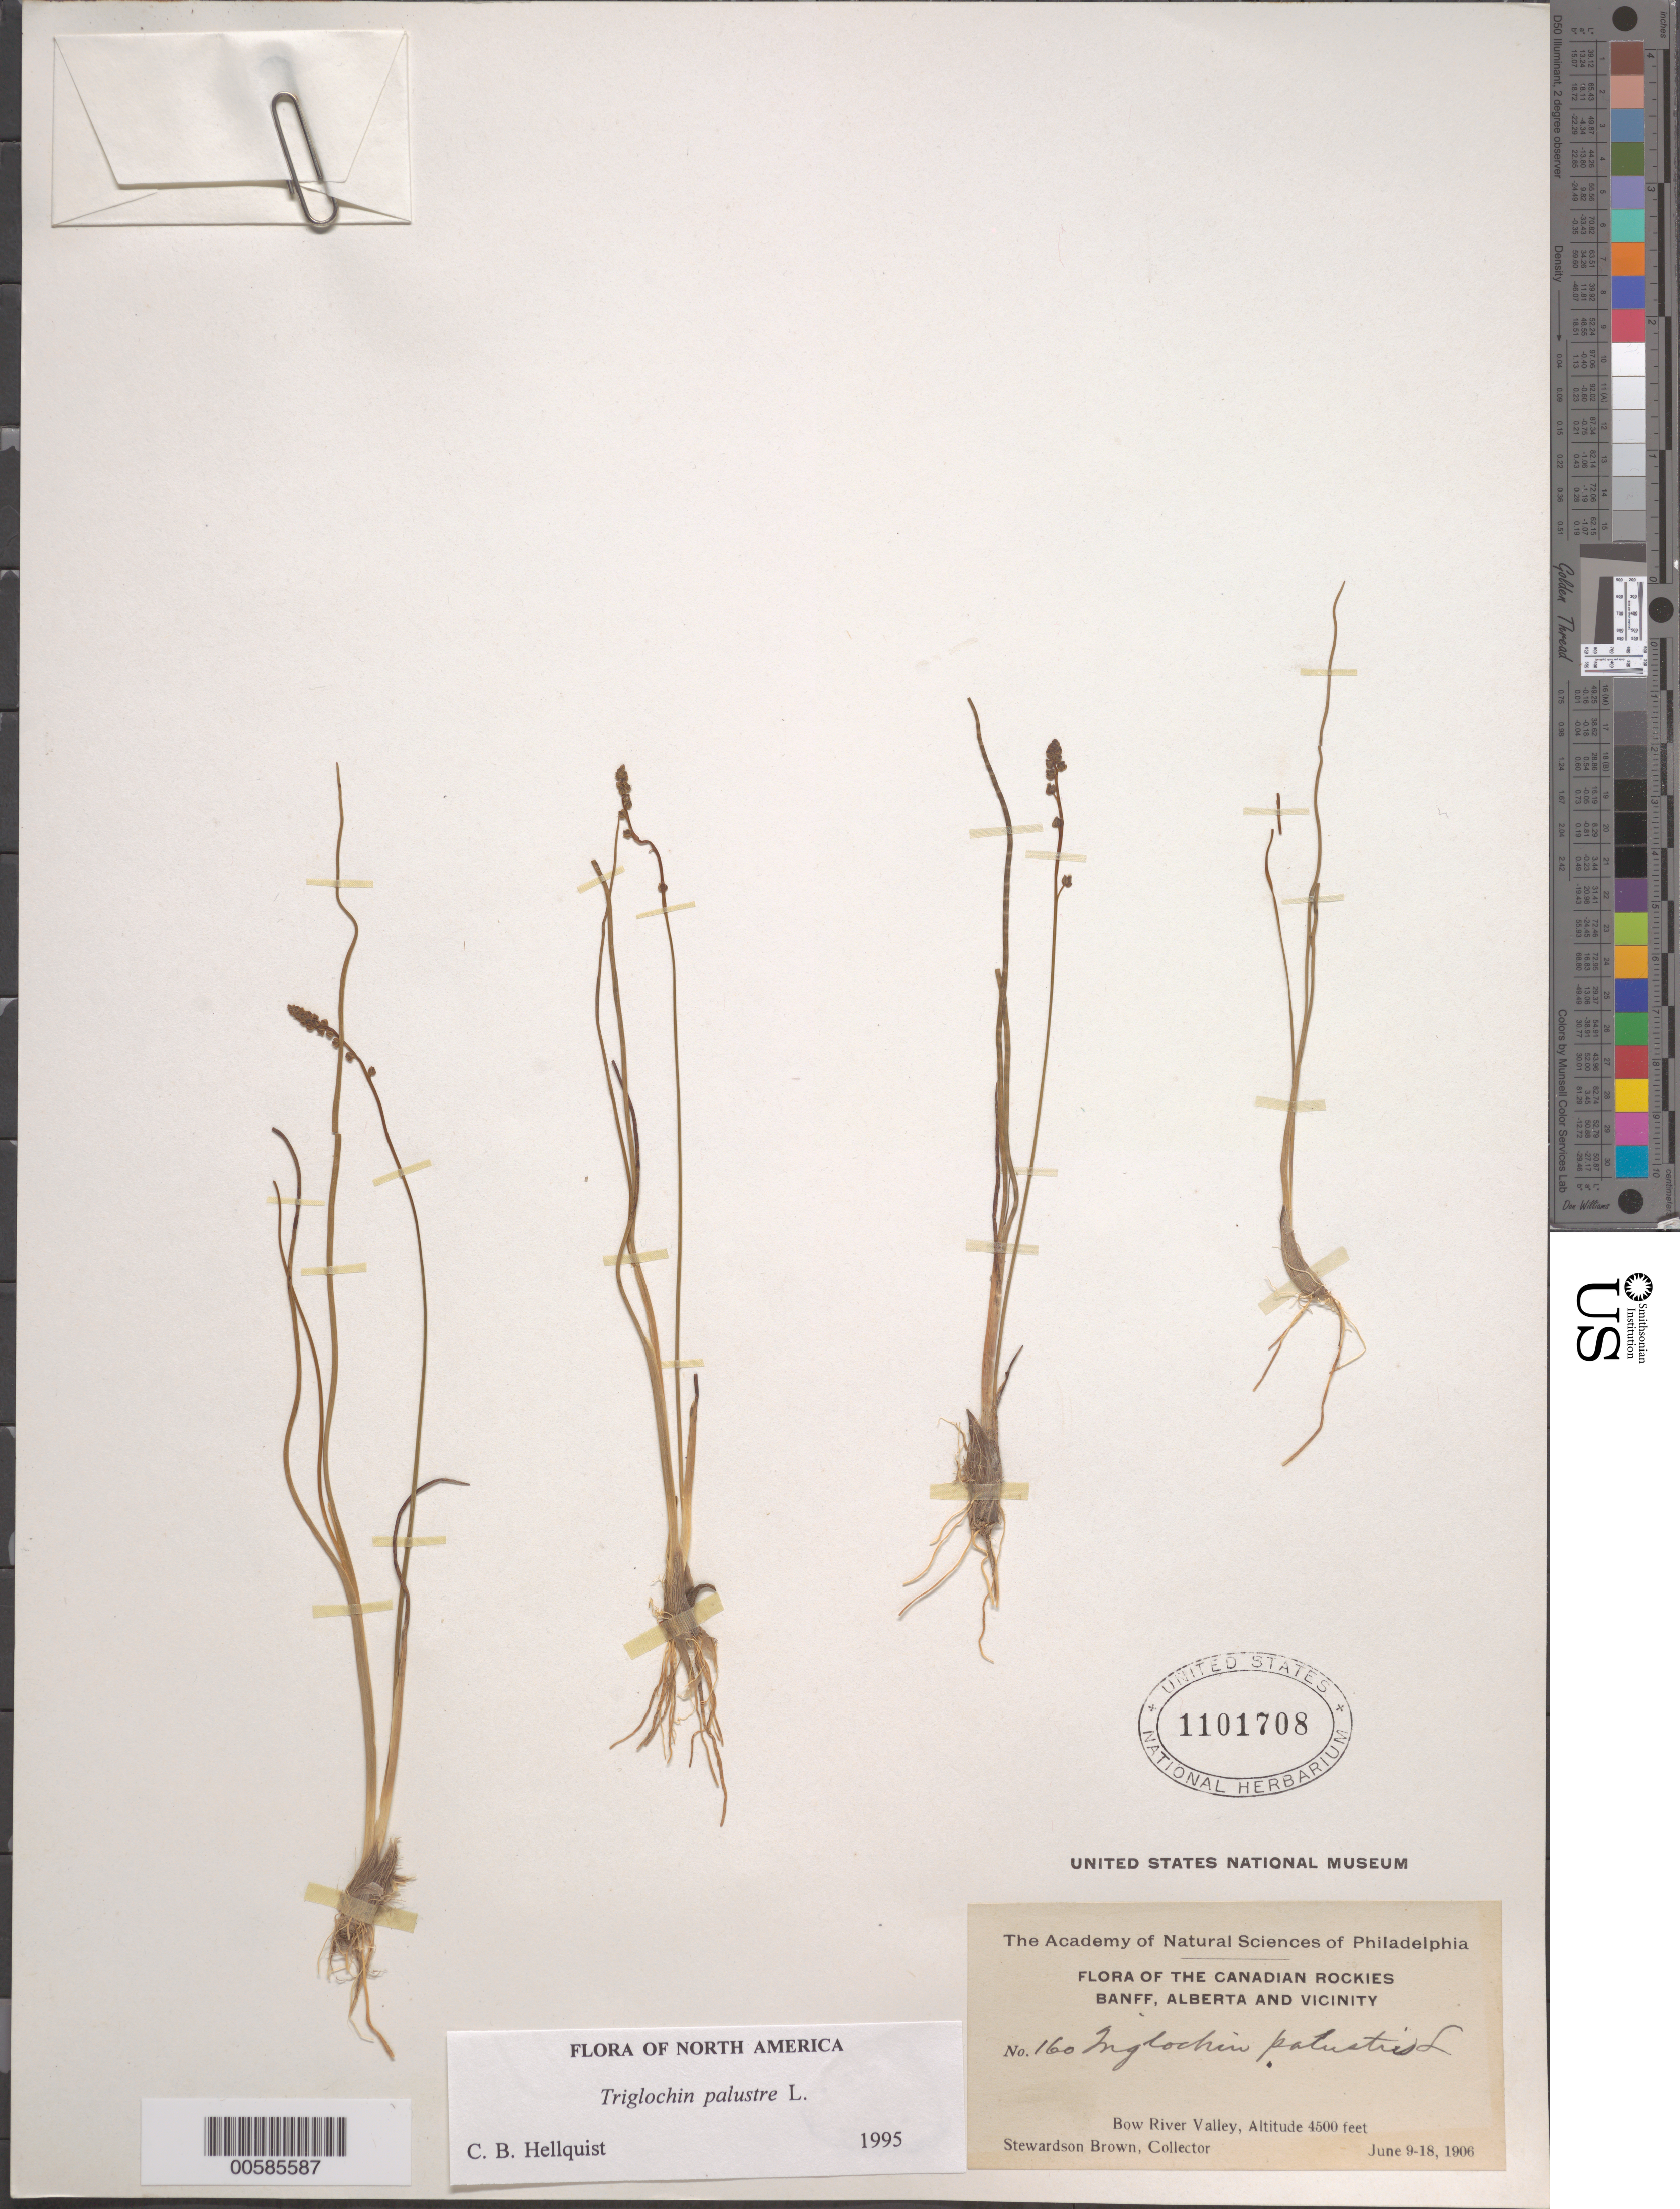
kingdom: Plantae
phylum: Tracheophyta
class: Liliopsida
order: Alismatales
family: Juncaginaceae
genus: Triglochin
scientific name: Triglochin palustris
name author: L.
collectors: S. Brown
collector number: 160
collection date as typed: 09 Jun 1906 to 18 Jun 1906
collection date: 1906-06-09/1906-06-18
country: Canada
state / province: Alberta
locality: Bow River Valley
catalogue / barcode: US 1101708